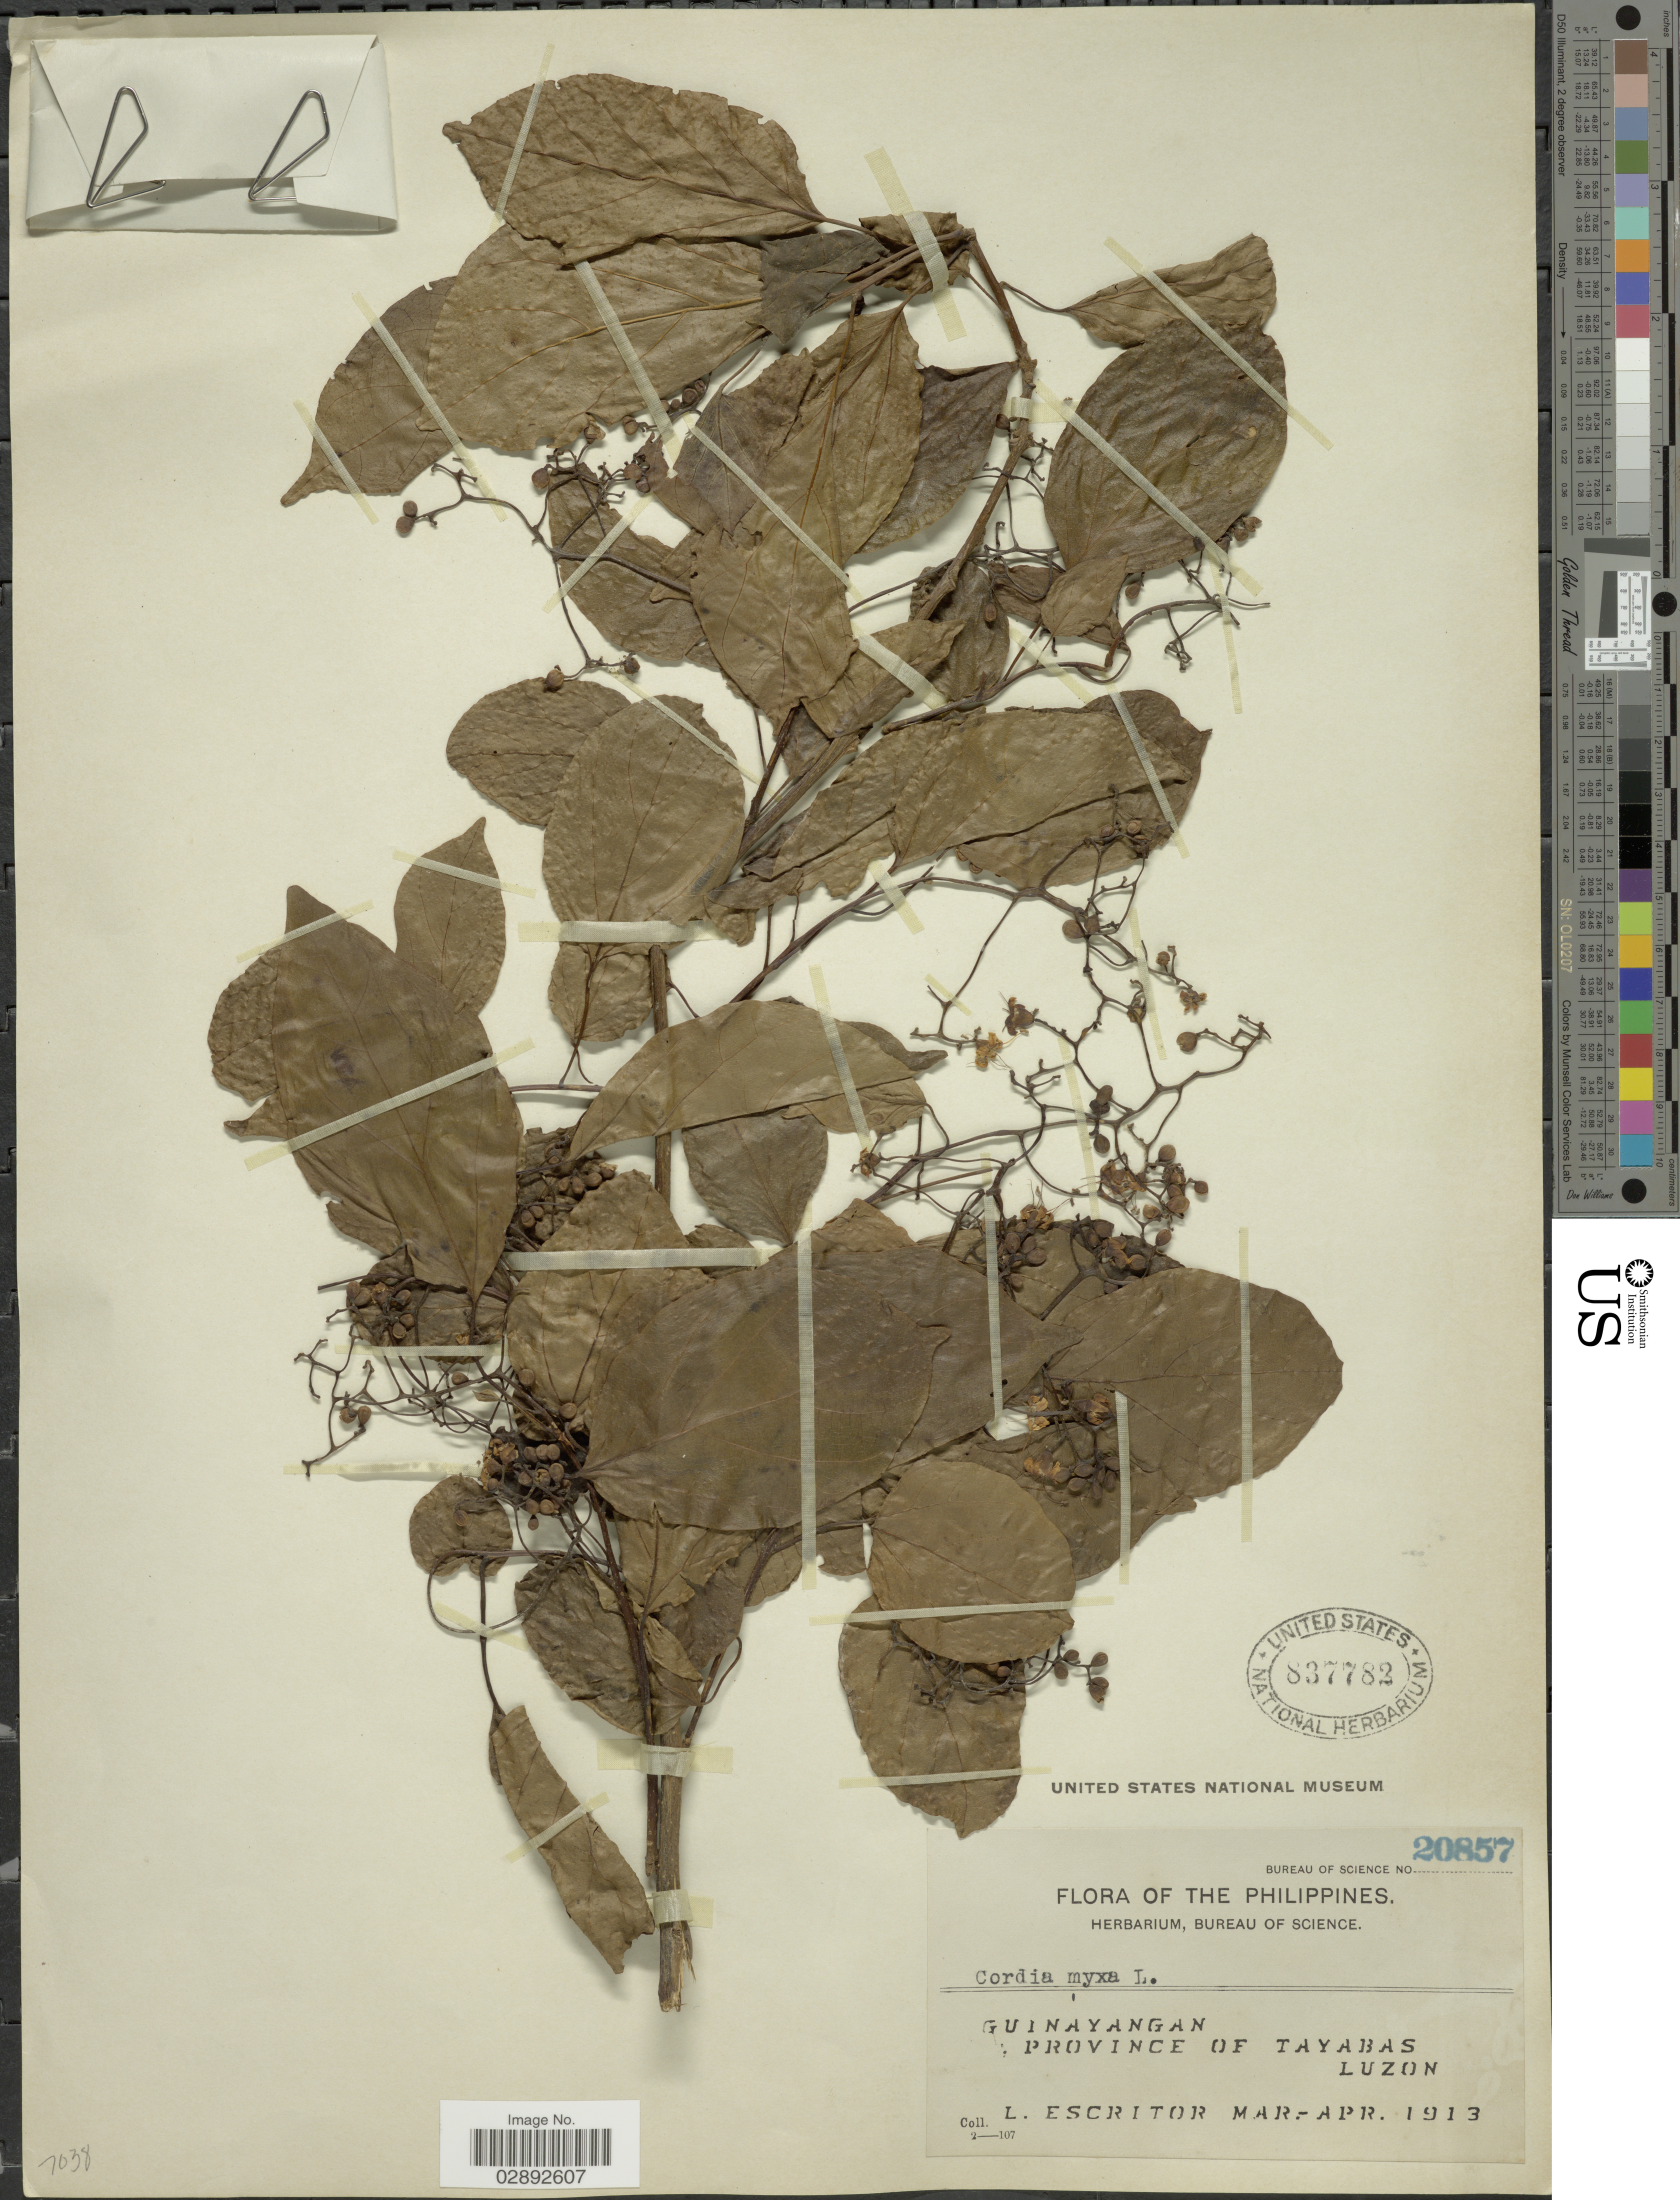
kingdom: Plantae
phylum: Tracheophyta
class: Magnoliopsida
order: Boraginales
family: Cordiaceae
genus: Cordia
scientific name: Cordia dichotoma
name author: G. Forst.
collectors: L. Escritor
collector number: Bureau of Science 20857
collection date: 1913-03/1913-04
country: Philippines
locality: Guinayangan. Province of Tayabas. Luzon.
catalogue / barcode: US 837782